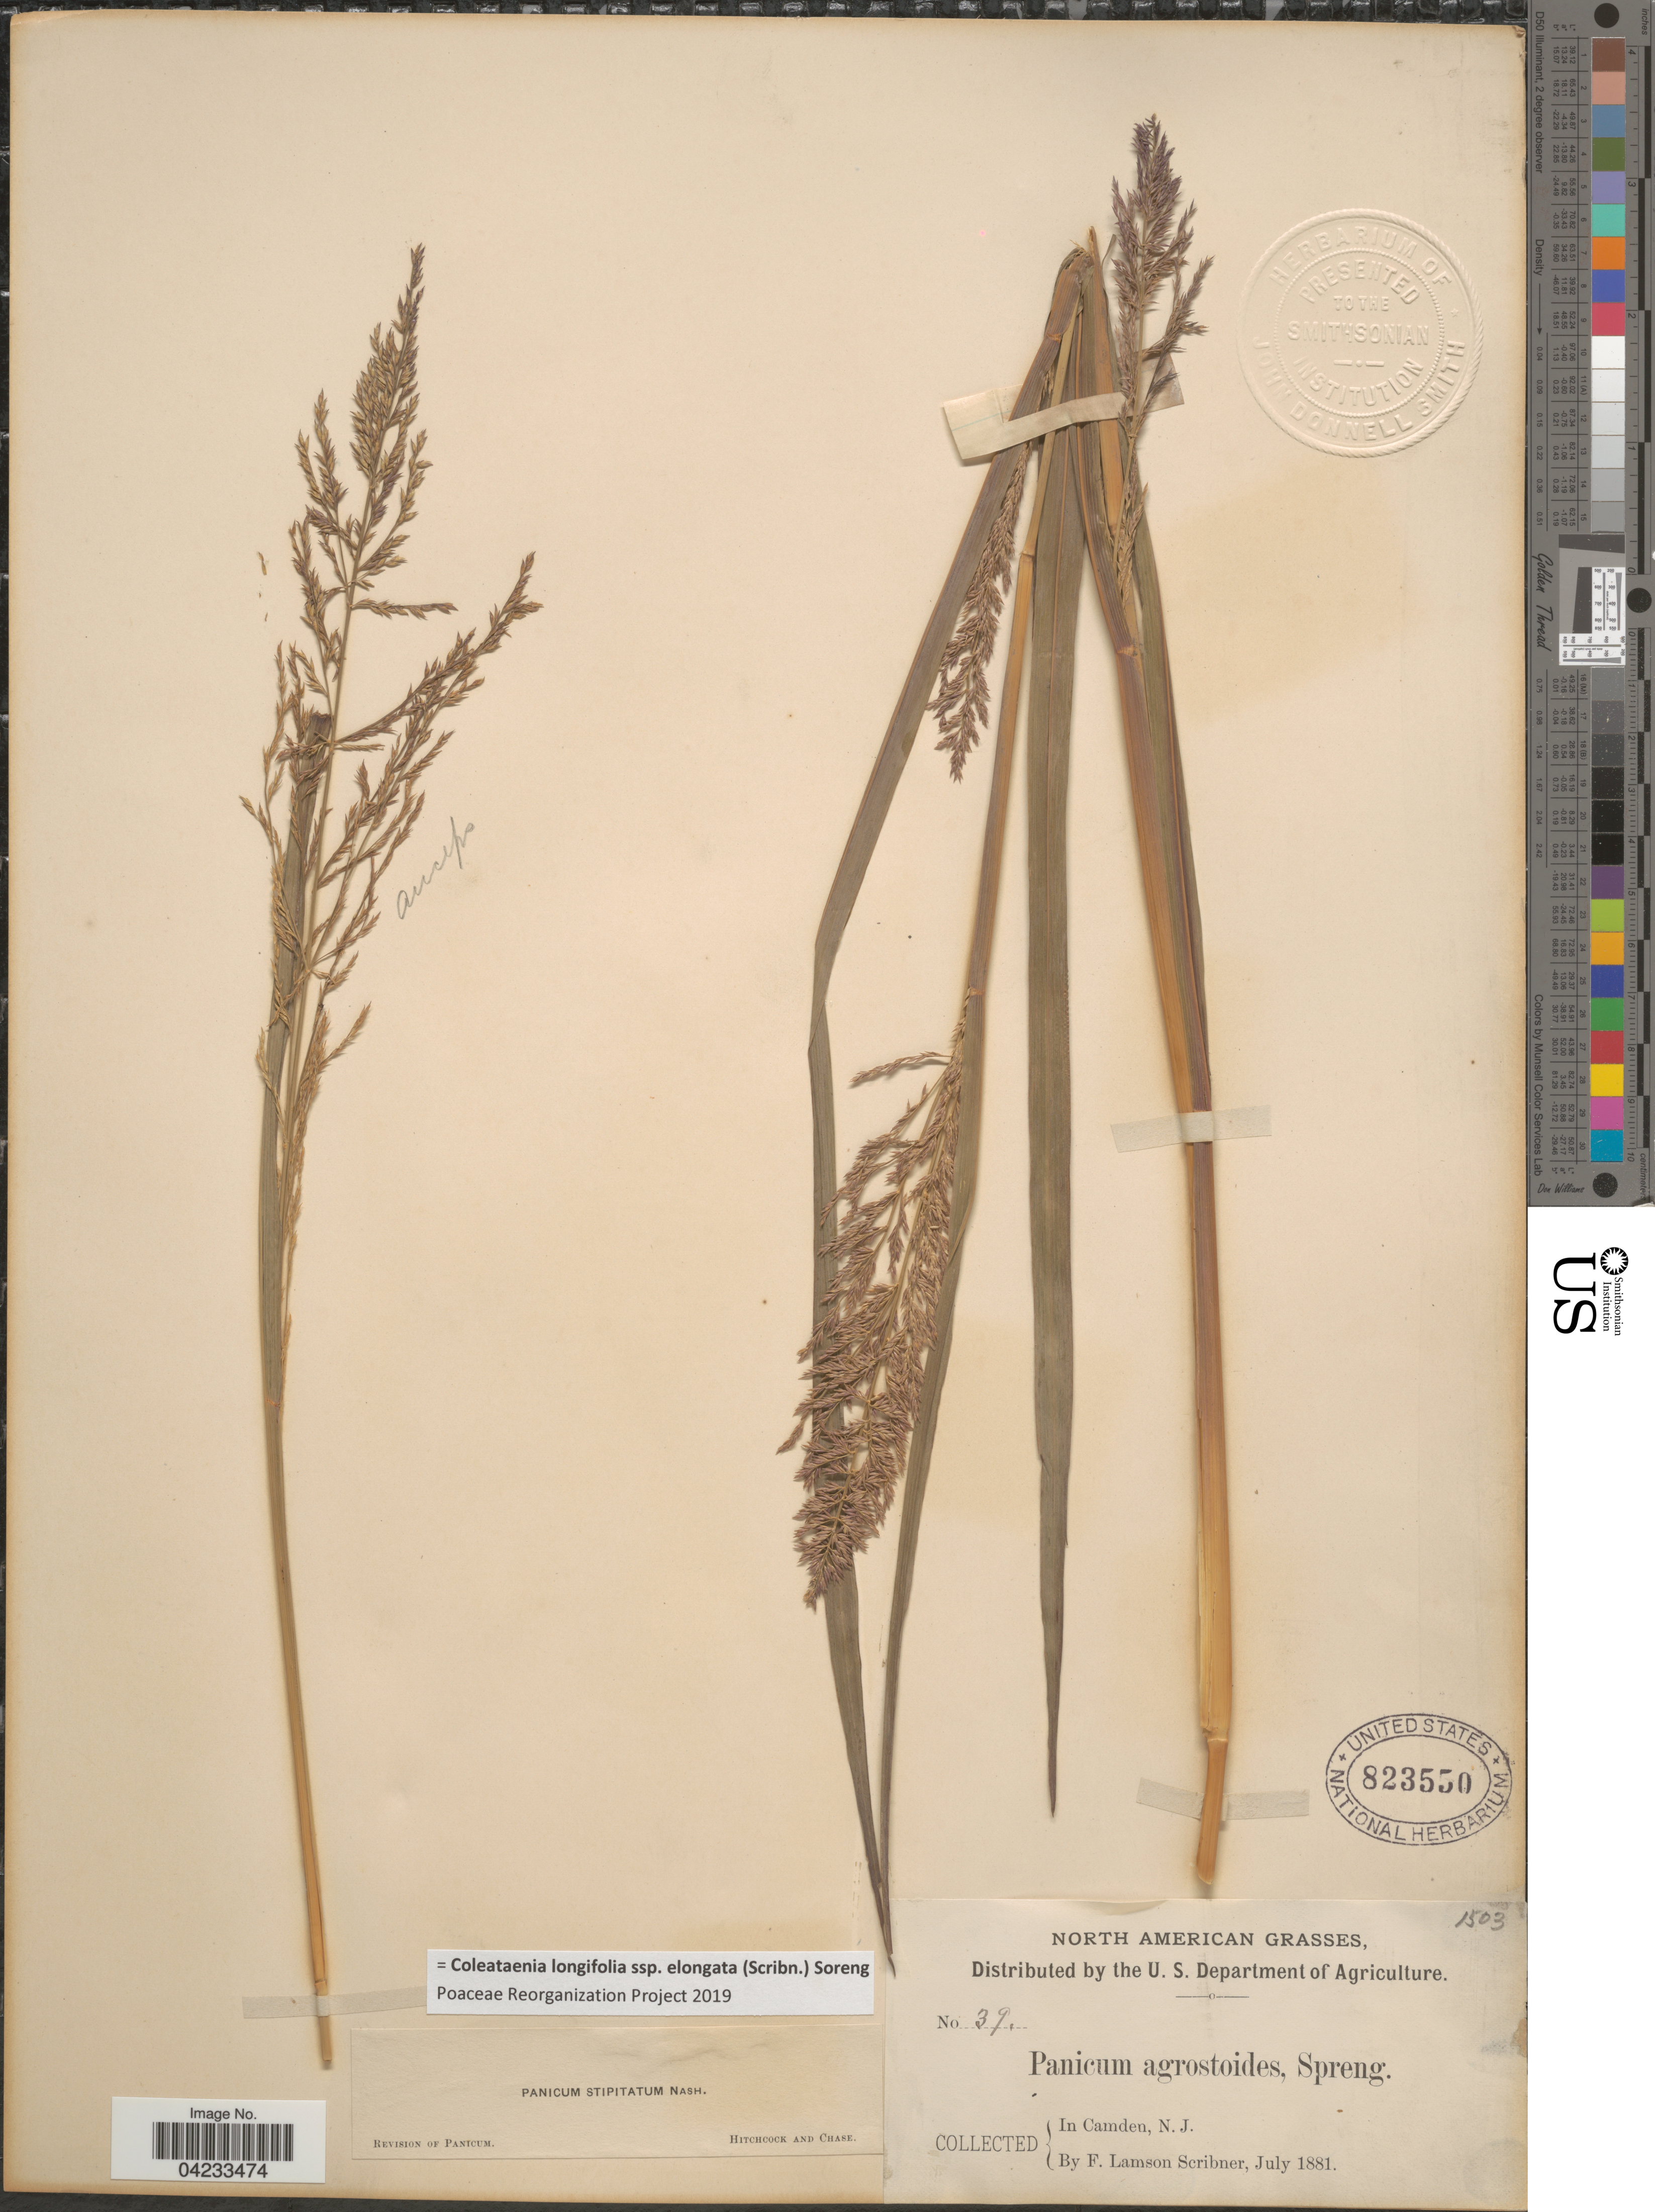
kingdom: Plantae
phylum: Tracheophyta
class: Liliopsida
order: Poales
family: Poaceae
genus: Coleataenia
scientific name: Coleataenia longifolia subsp. elongata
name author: (Scribn.) Soreng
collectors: F. L. Scribner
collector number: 39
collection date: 1881-07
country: United States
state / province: New Jersey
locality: In Camden.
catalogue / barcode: US 823550